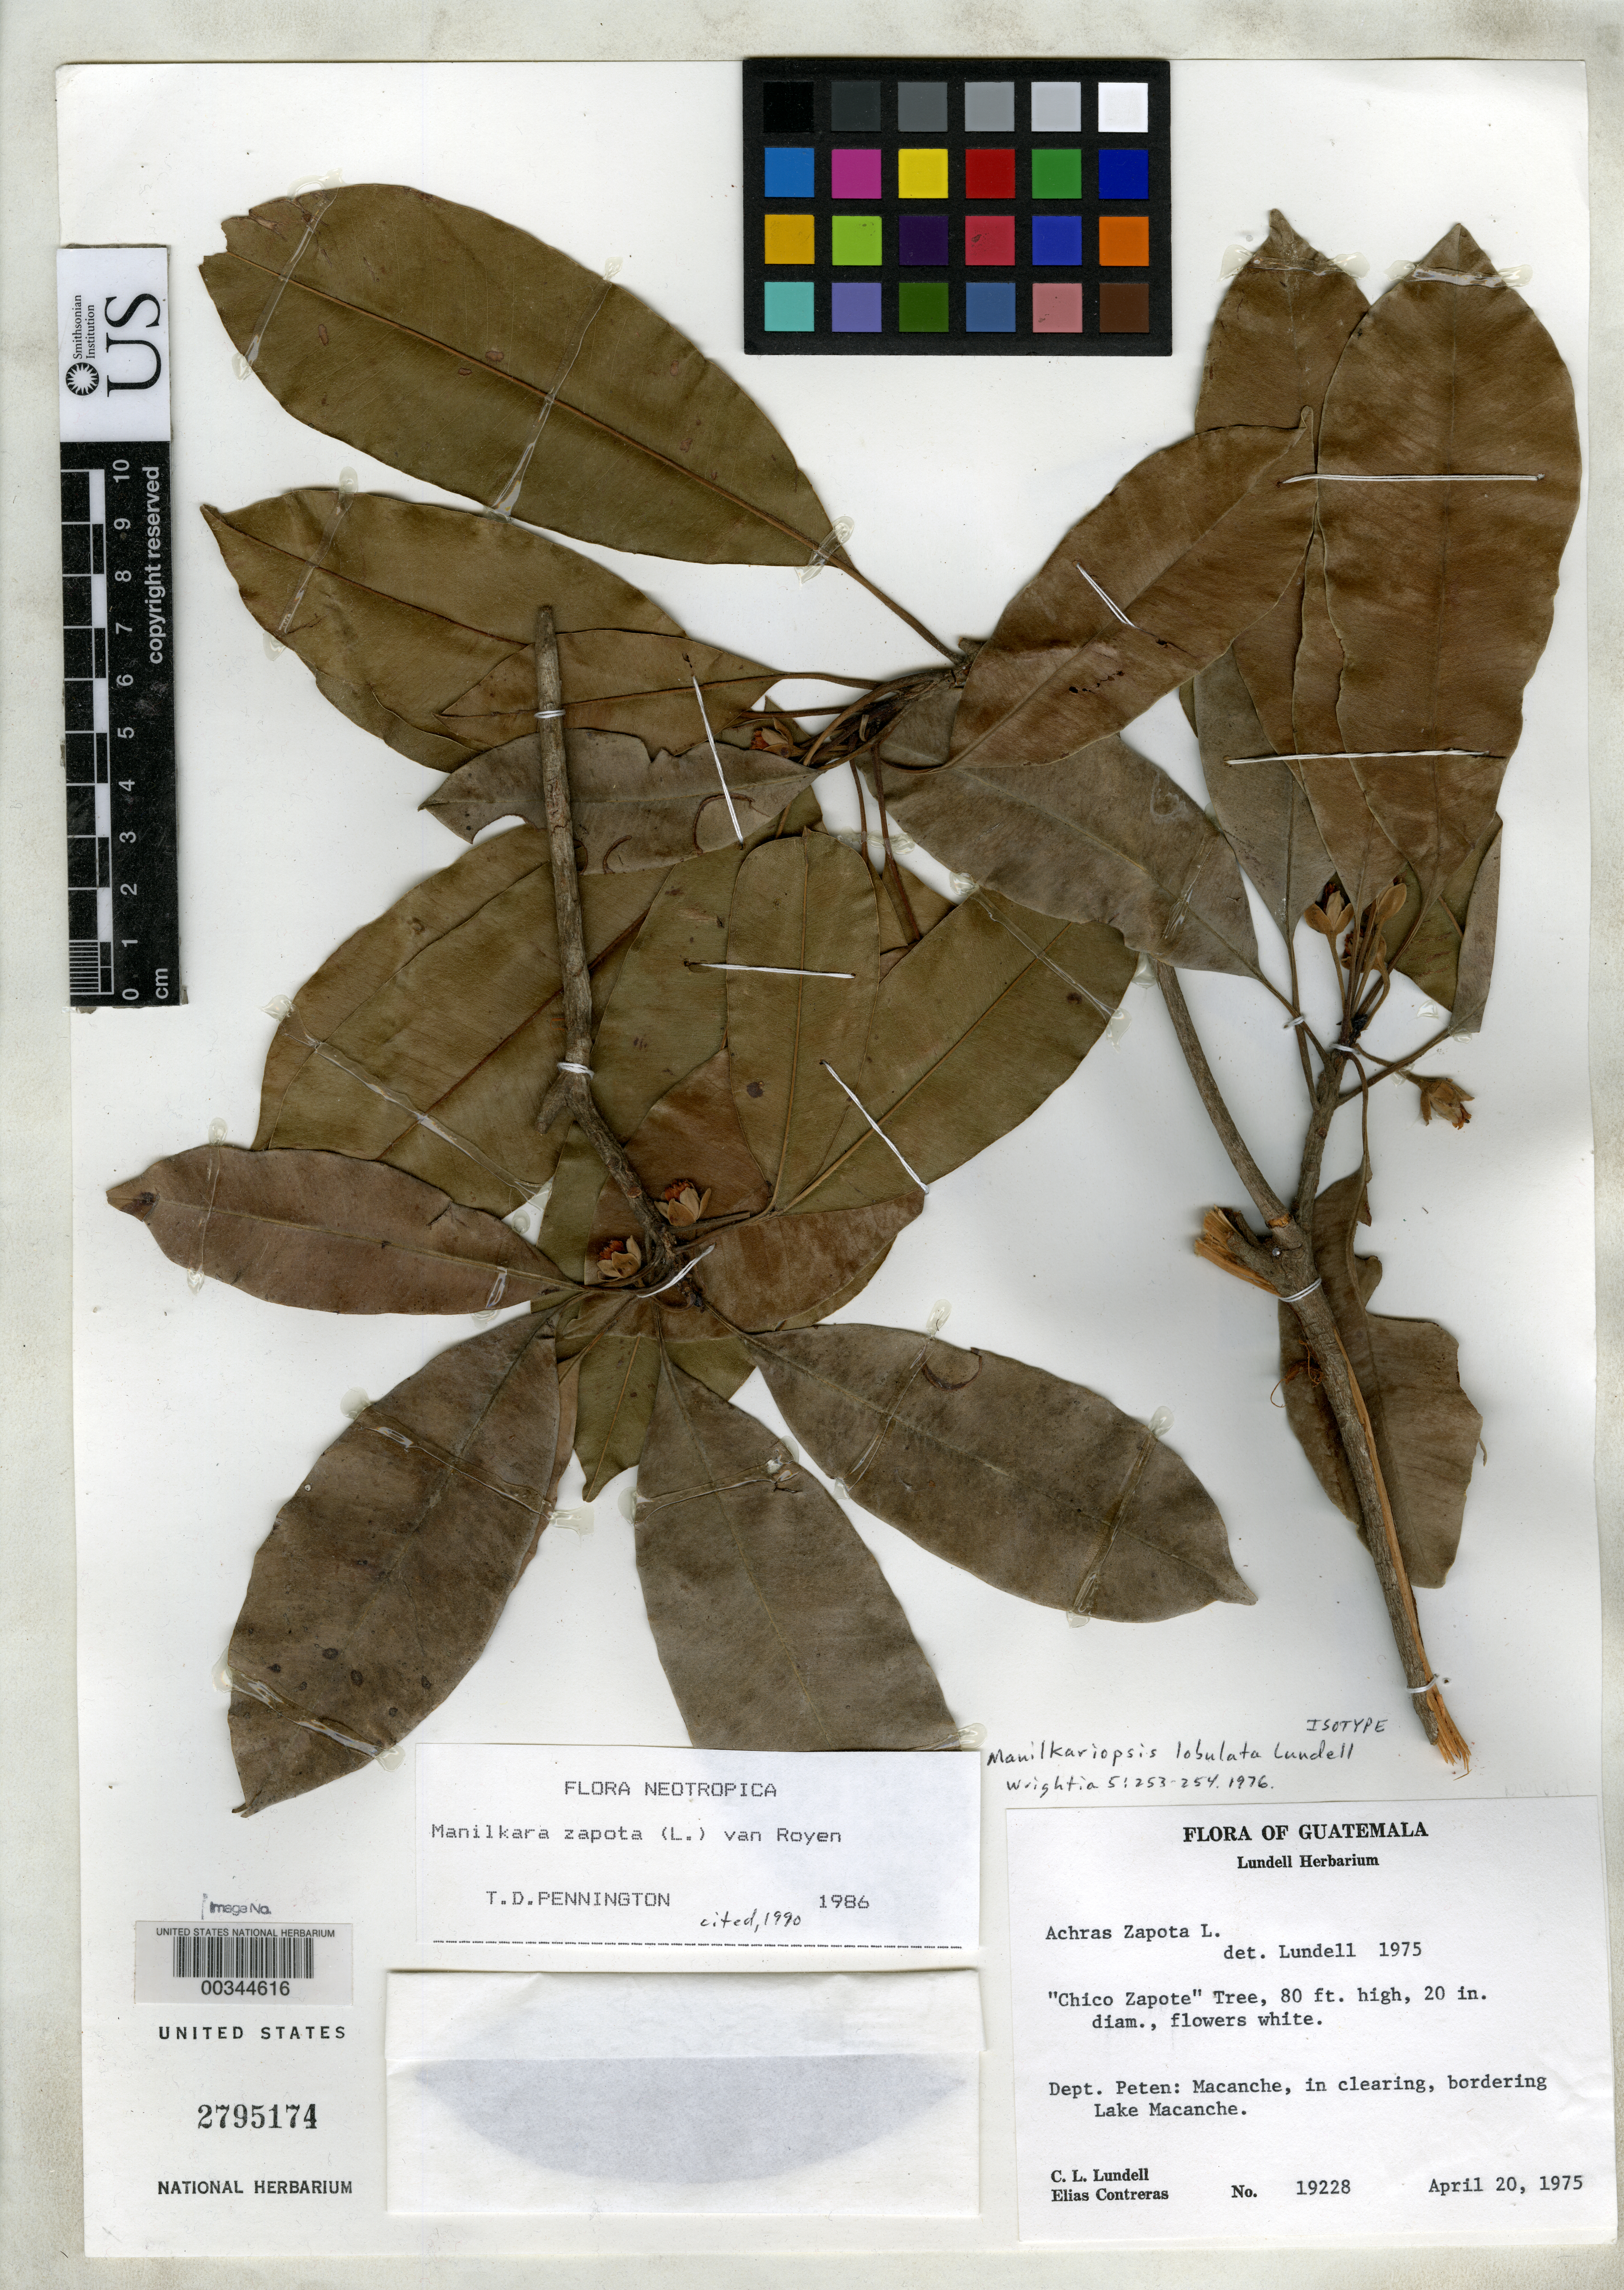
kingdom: Plantae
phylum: Tracheophyta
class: Magnoliopsida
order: Ericales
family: Sapotaceae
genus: Manilkariopsis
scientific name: Manilkariopsis lobulata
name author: Lundell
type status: Isotype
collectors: C. L. Lundell & E. Contreras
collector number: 19228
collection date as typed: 20 Apr 1975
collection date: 1975-04-20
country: Guatemala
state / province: El Petén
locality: Macanche, in clearing, bordering Lake Macanche.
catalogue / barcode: US 2795174